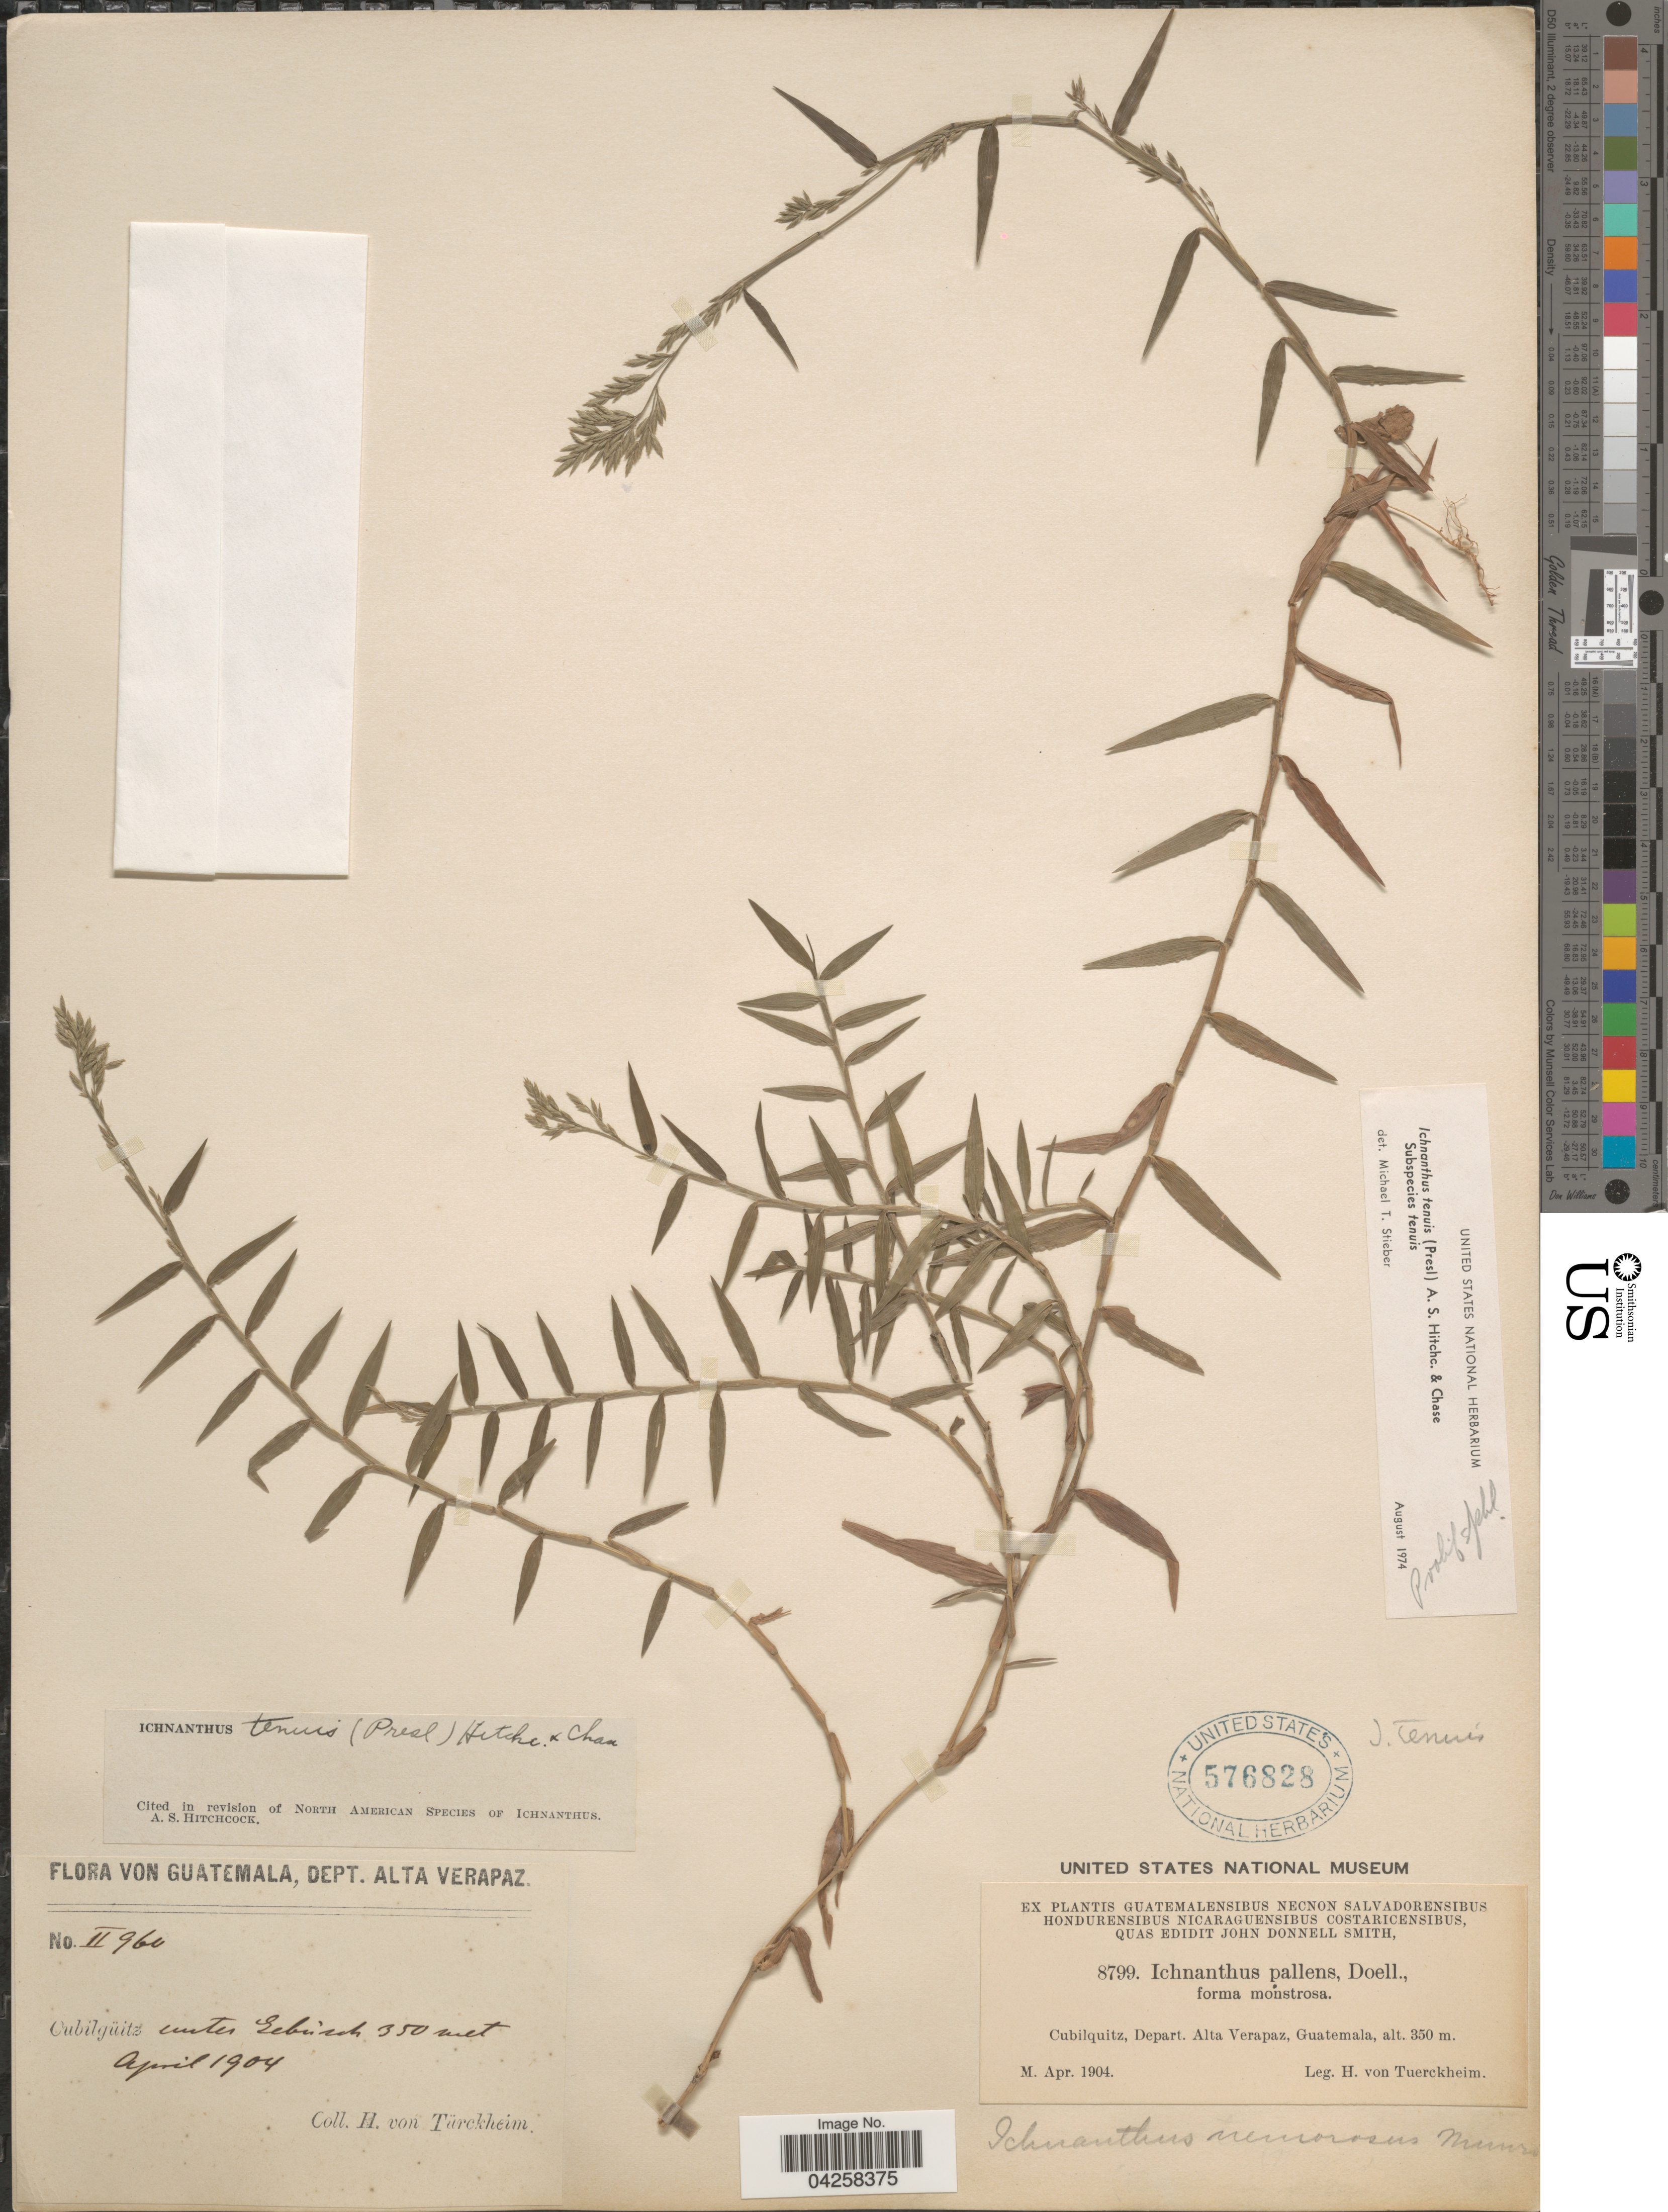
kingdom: Plantae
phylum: Tracheophyta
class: Liliopsida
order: Poales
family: Poaceae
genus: Ichnanthus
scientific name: Ichnanthus tenuis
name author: (J. Presl) Hitchc. & Chase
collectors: H. von Türckheim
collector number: II960/8799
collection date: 1904-04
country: Guatemala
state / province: Alta Verapaz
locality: Cubilgüitz, Depart. Alta Verapaz.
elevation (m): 350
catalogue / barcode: US 576828